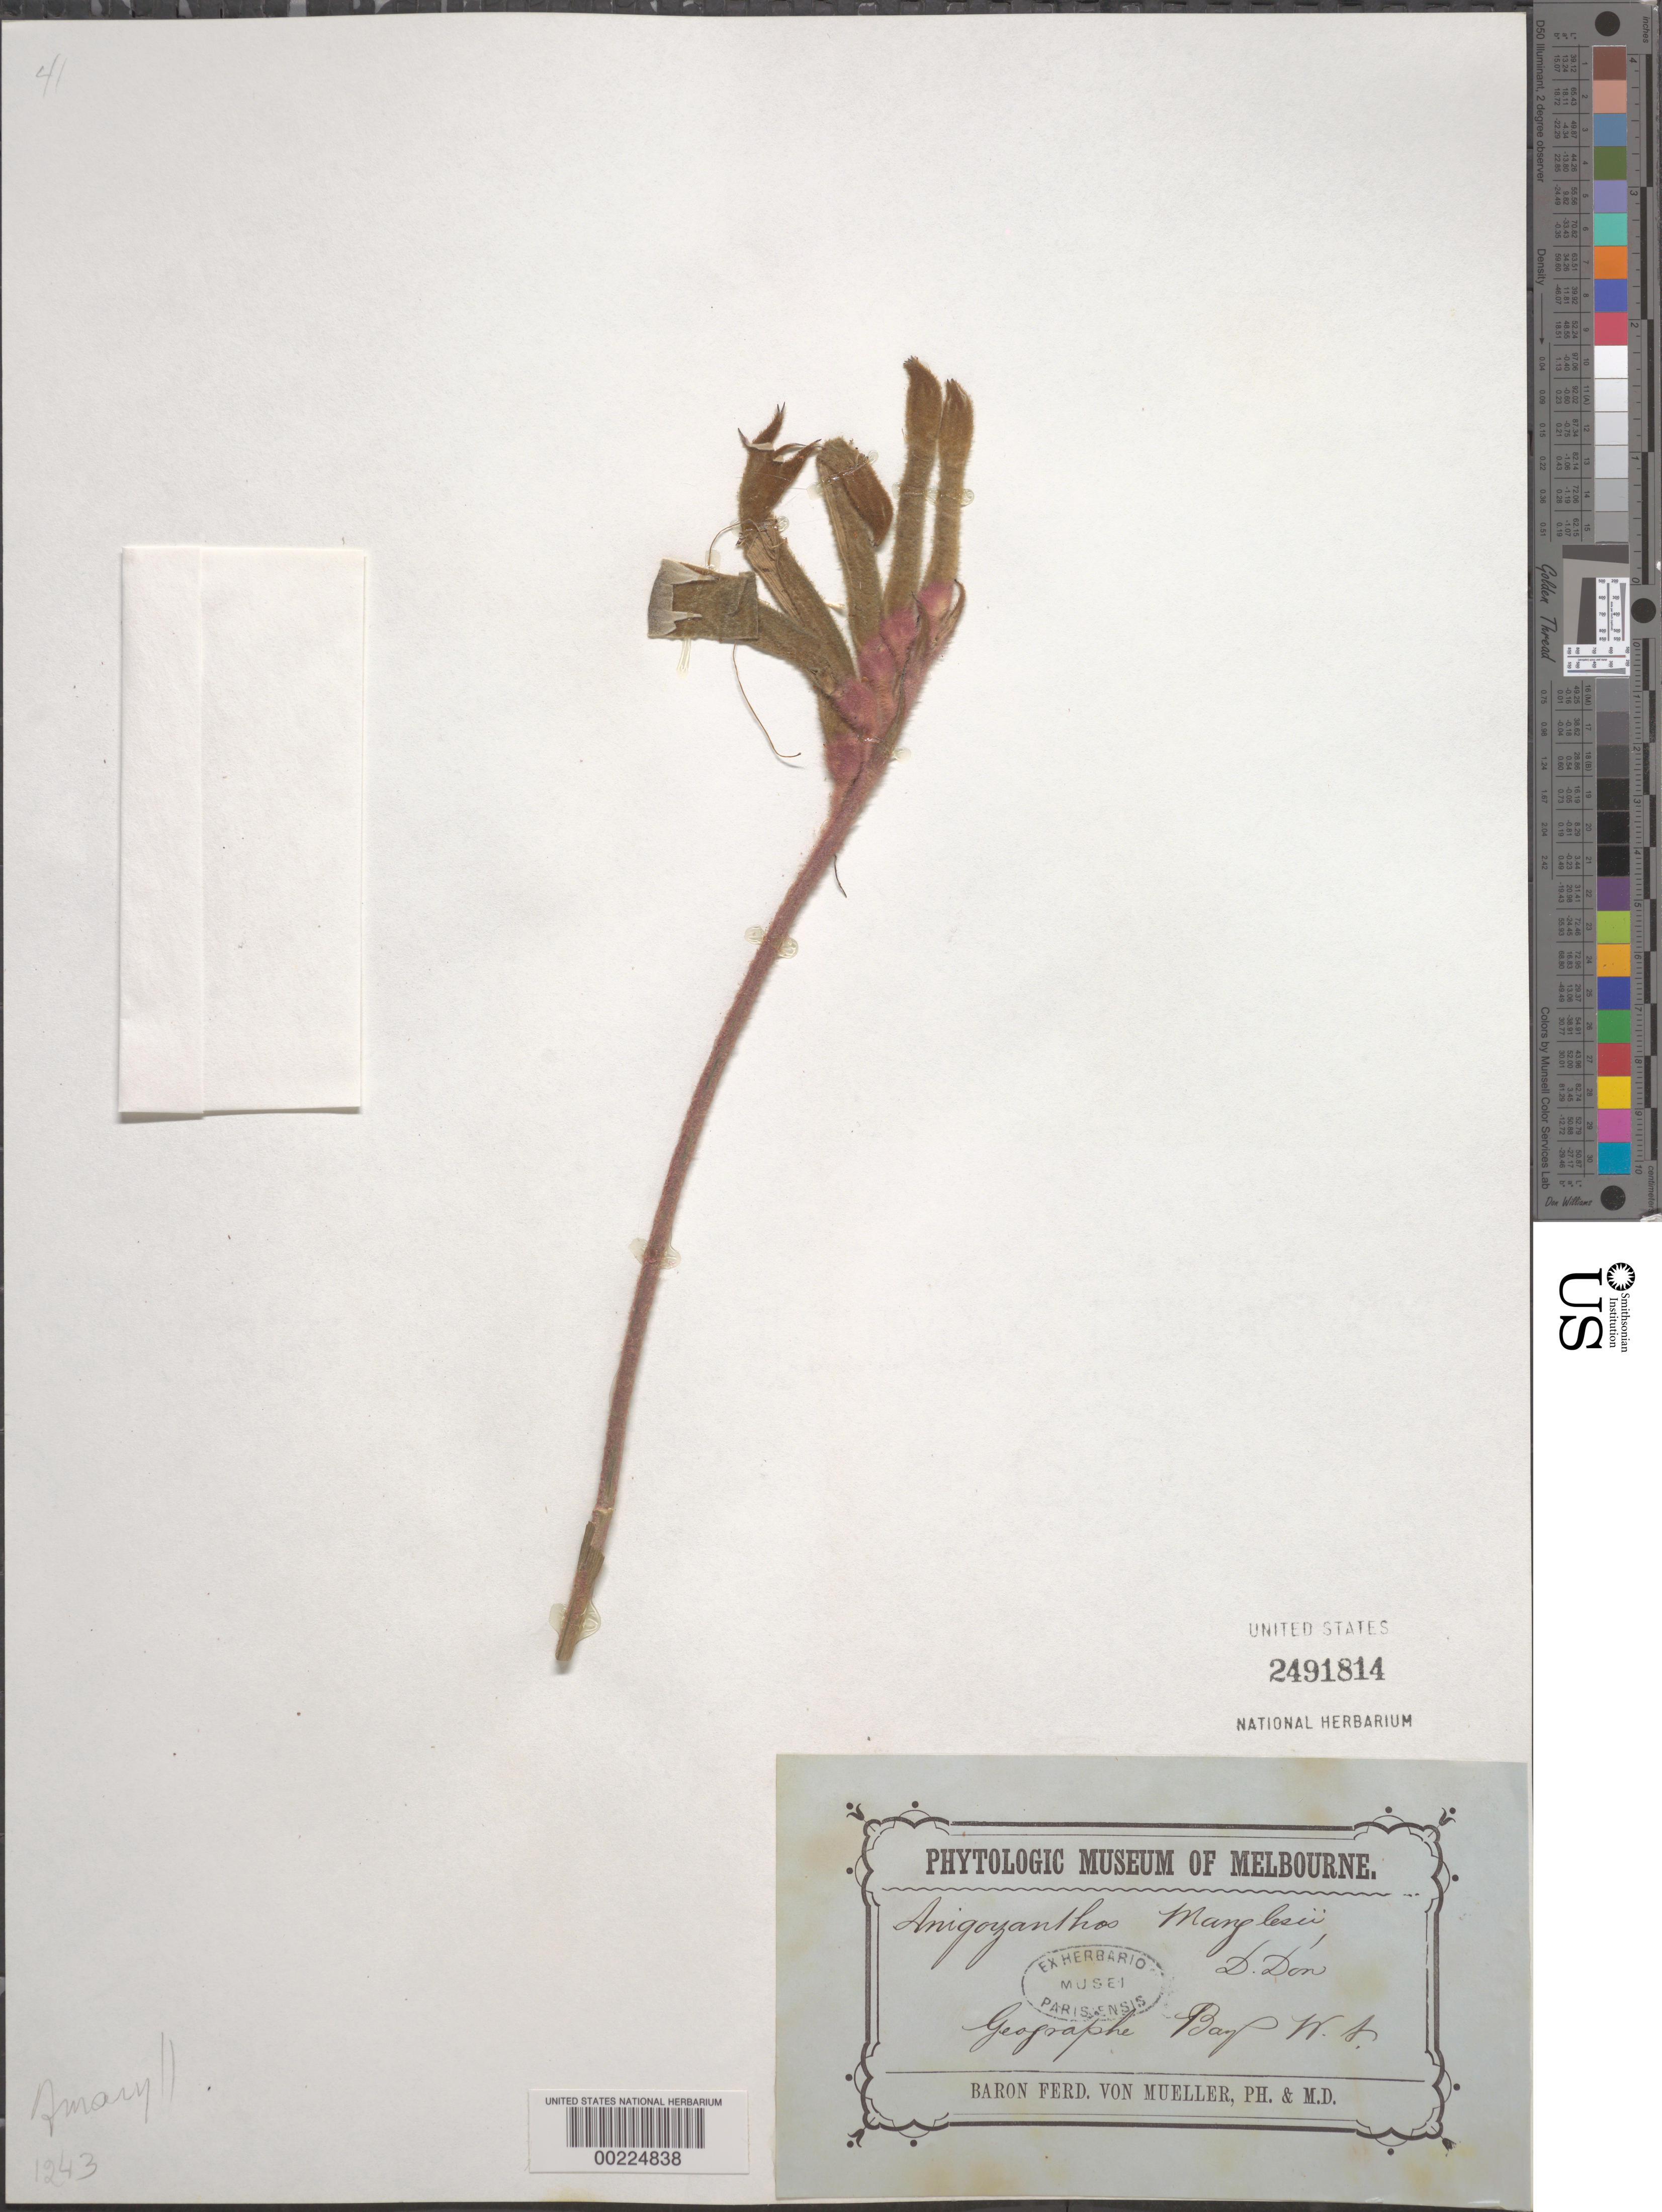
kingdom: Plantae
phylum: Tracheophyta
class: Liliopsida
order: Commelinales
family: Haemodoraceae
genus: Anigozanthos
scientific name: Anigozanthos manglesii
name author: D. Don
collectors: F. Mueller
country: Australia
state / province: Western Australia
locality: Geograhe bay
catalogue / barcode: US 2491814